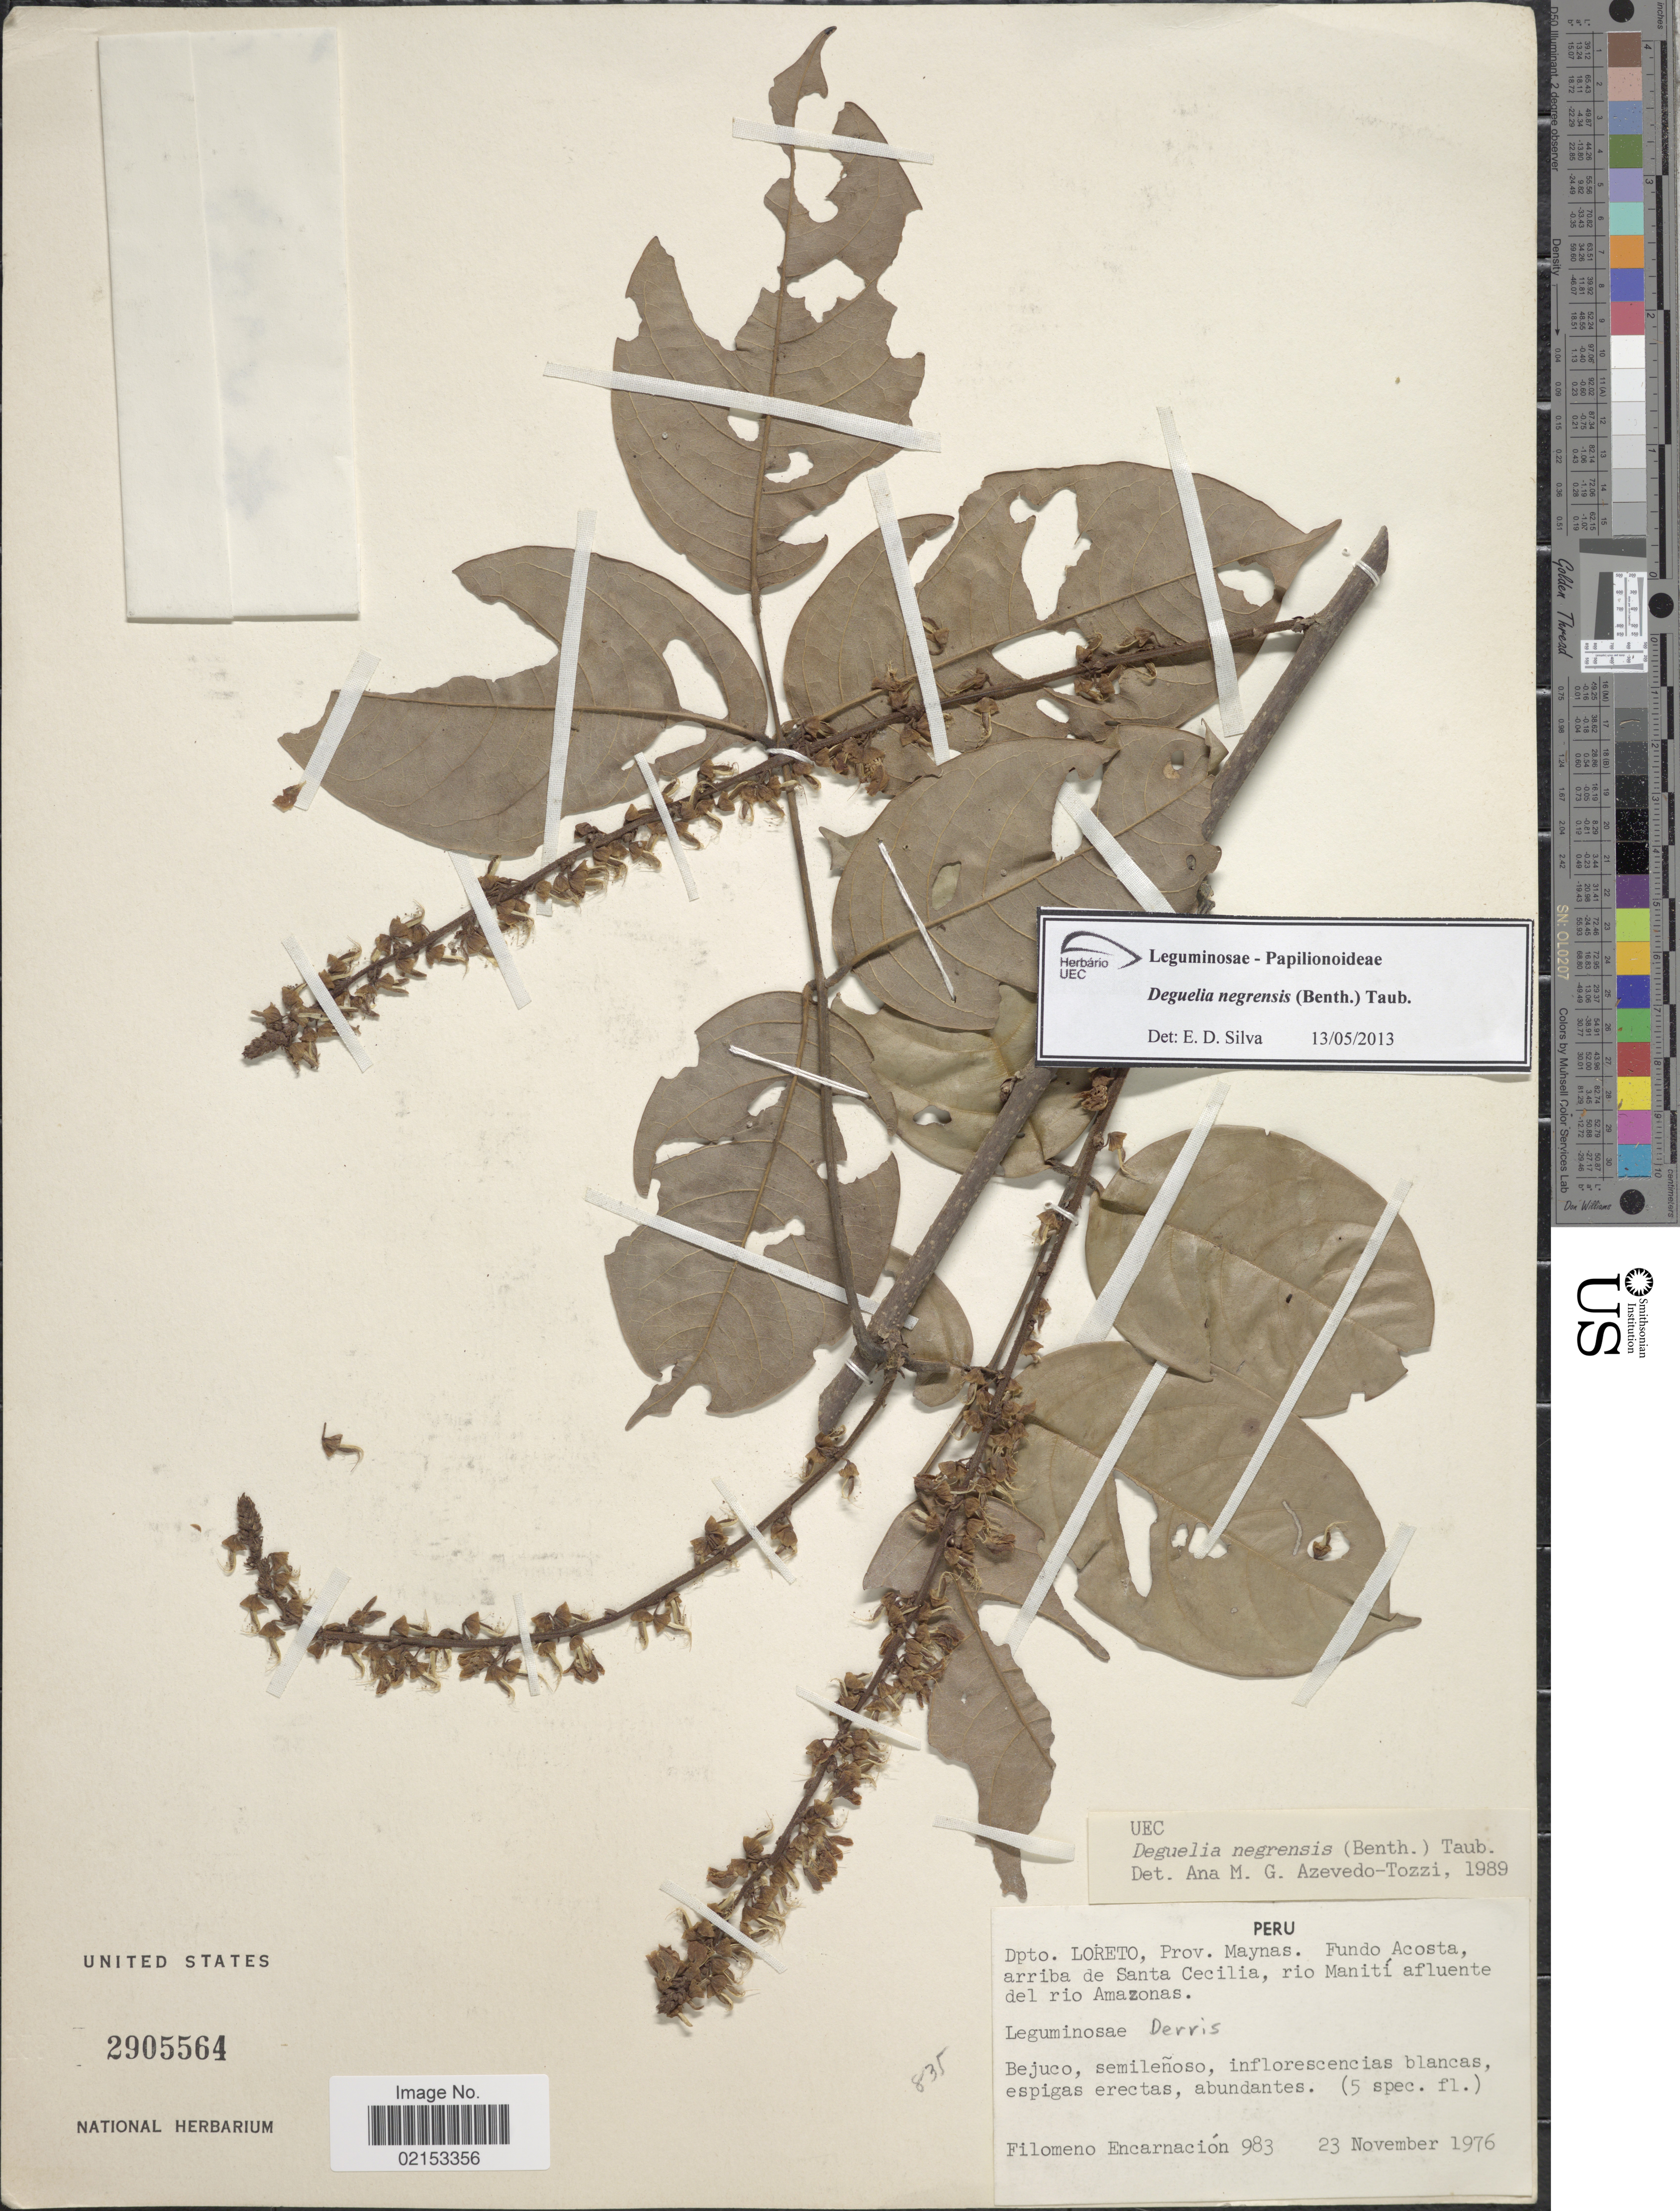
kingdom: Plantae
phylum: Tracheophyta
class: Magnoliopsida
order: Fabales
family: Fabaceae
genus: Deguelia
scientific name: Deguelia negrensis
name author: (Benth.) Taub.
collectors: F. Encarnación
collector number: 983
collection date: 1976-11-23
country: Peru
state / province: Loreto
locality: Prov. Maynas, Fundo Acosta, arriba de Santa Cecilia, Rio Maniti afluente del Rio Amazonas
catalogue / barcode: US 2905564